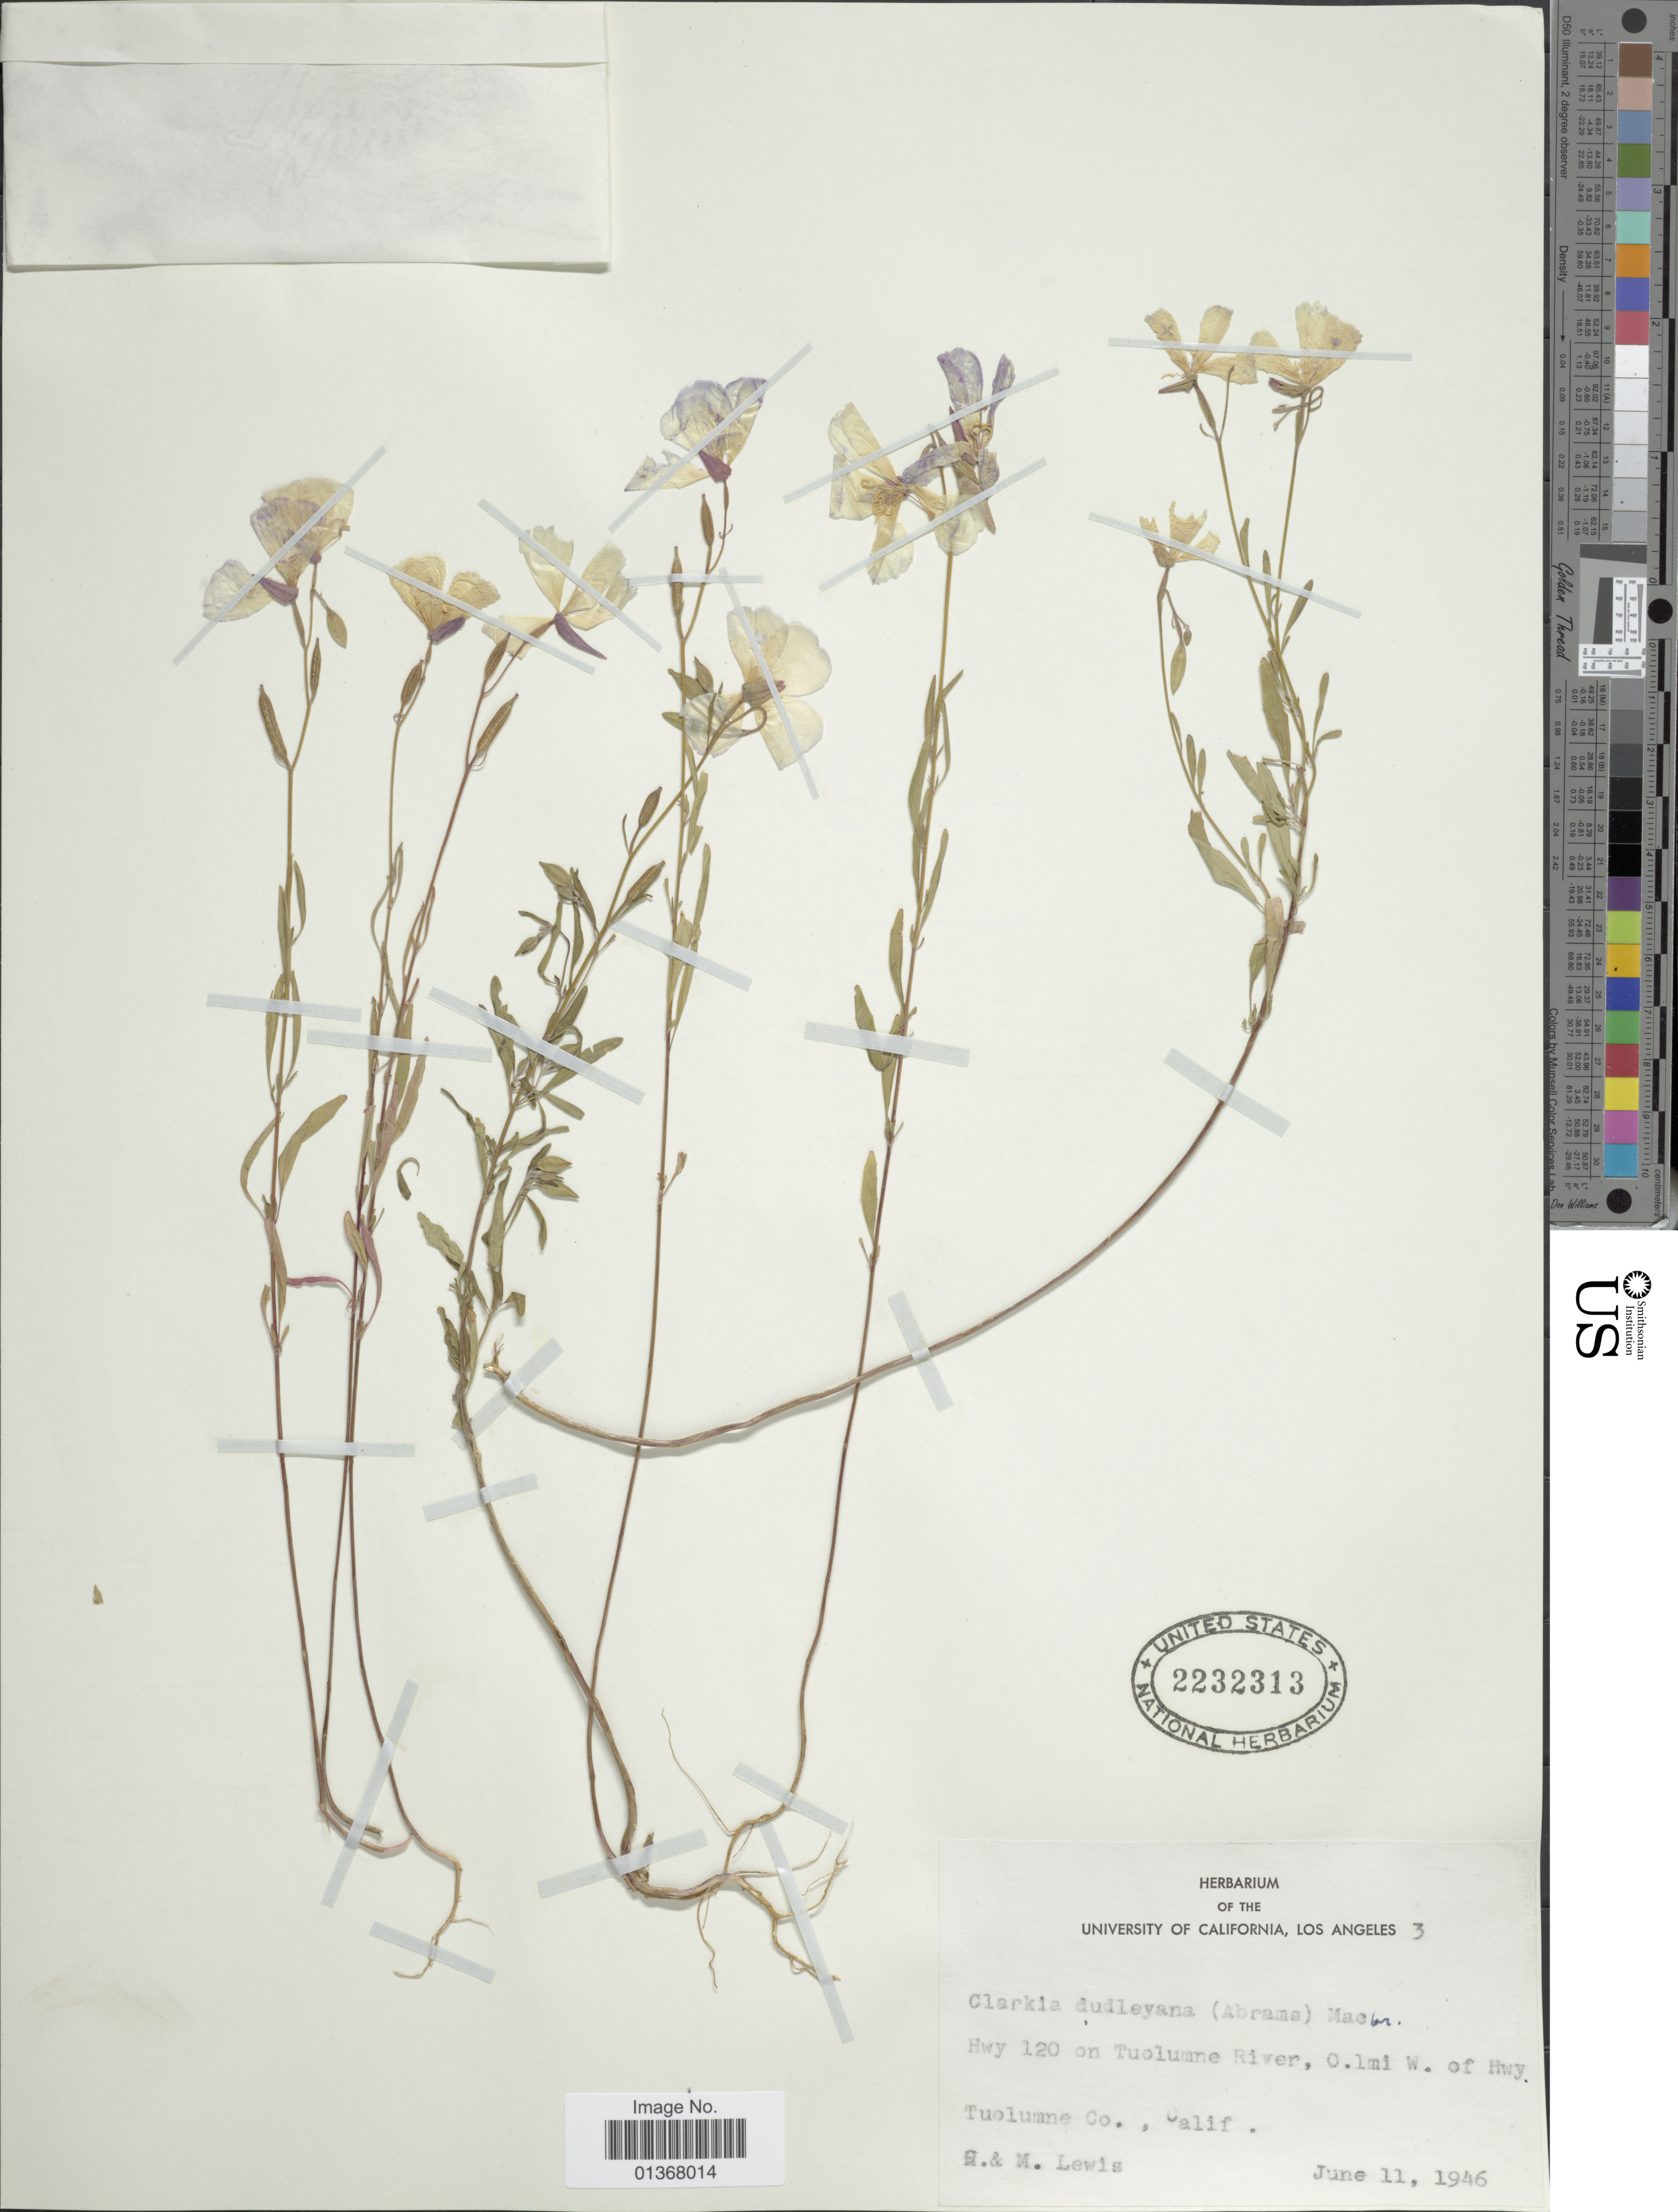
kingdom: Plantae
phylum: Tracheophyta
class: Magnoliopsida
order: Myrtales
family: Onagraceae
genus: Clarkia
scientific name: Clarkia dudleyana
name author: (Abrams) J.F. Macbr.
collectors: H. Lewis & M. Lewis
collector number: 3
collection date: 1946-06-11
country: United States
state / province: California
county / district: Tuolumne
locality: Hwy 120 on Tuolumne River, 0.1 mi W. of Hwy, Tuolumne Co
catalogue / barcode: US 2232313